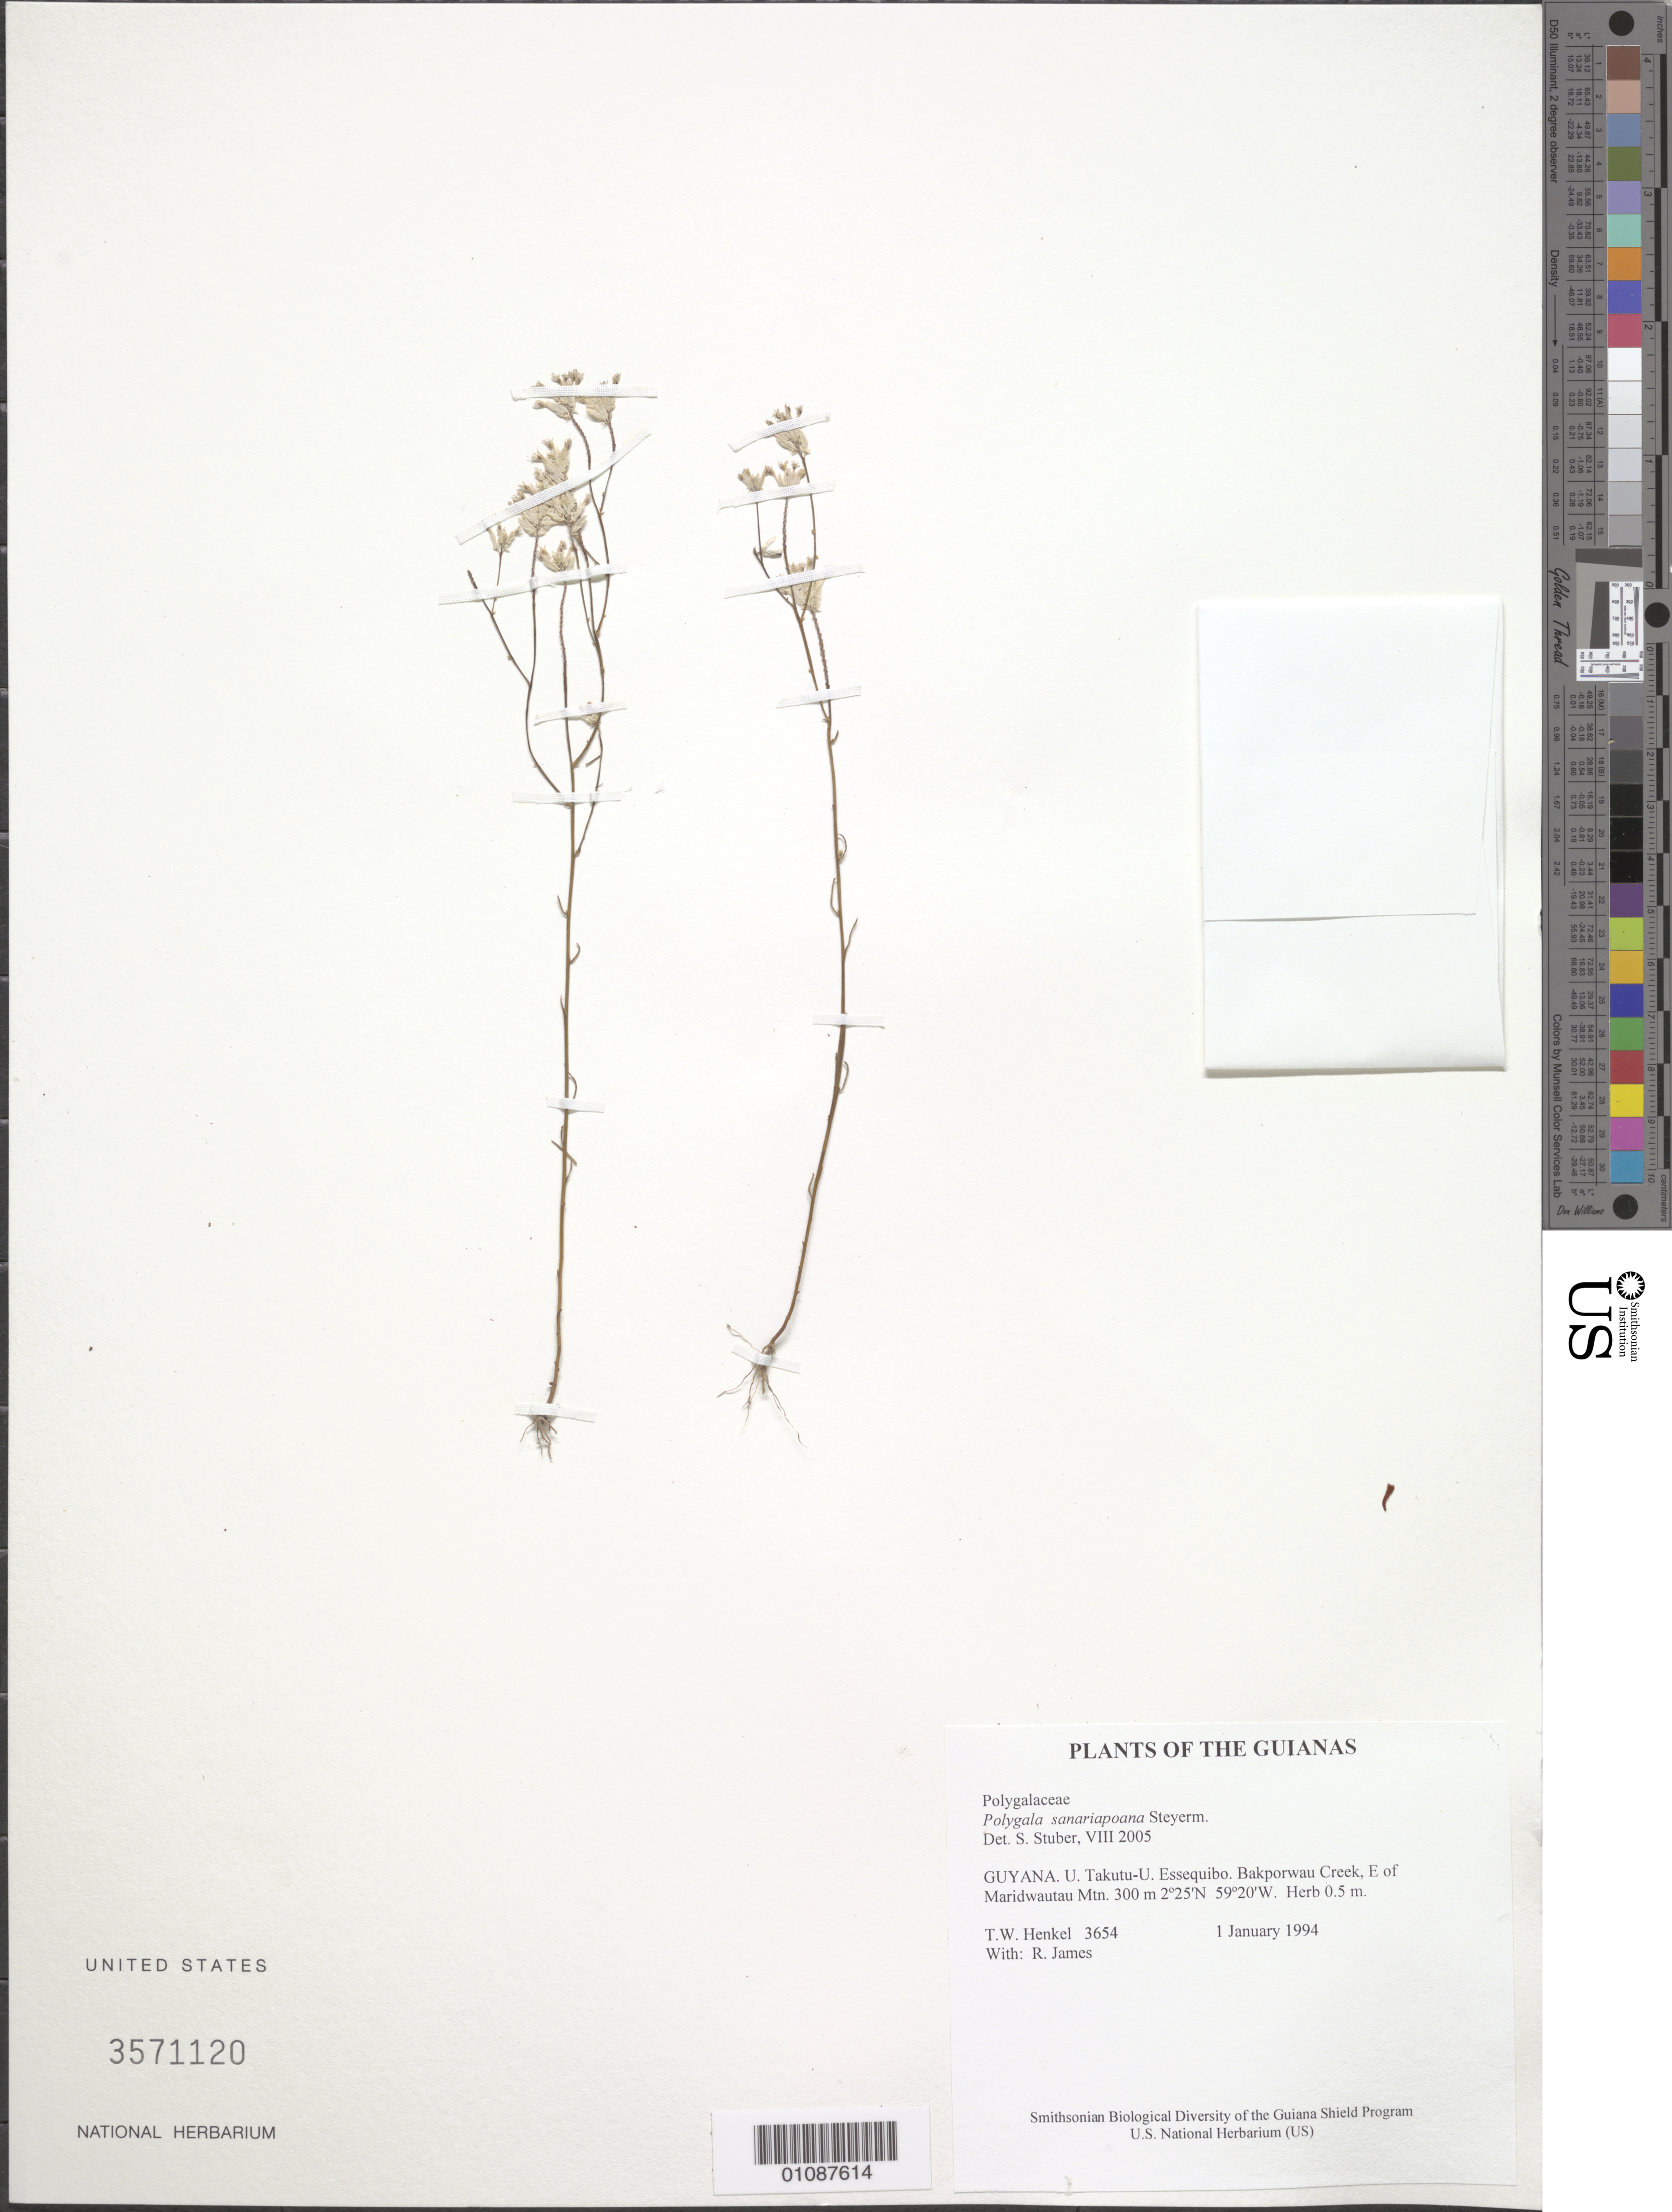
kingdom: Plantae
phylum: Tracheophyta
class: Magnoliopsida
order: Fabales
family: Polygalaceae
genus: Polygala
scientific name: Polygala adenophora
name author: DC.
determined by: Strong, M. T., (US), Smithsonian Institution - National Museum of Natural History (UNITED STATES)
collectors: T. Henkel & R. James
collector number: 3654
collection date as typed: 1 January 1994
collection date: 1994-01-01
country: Guyana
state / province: U. Takutu-U. Essequibo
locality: Bakporwau Creek, E of Maridwautau Mtn.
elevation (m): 300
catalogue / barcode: US 3571120